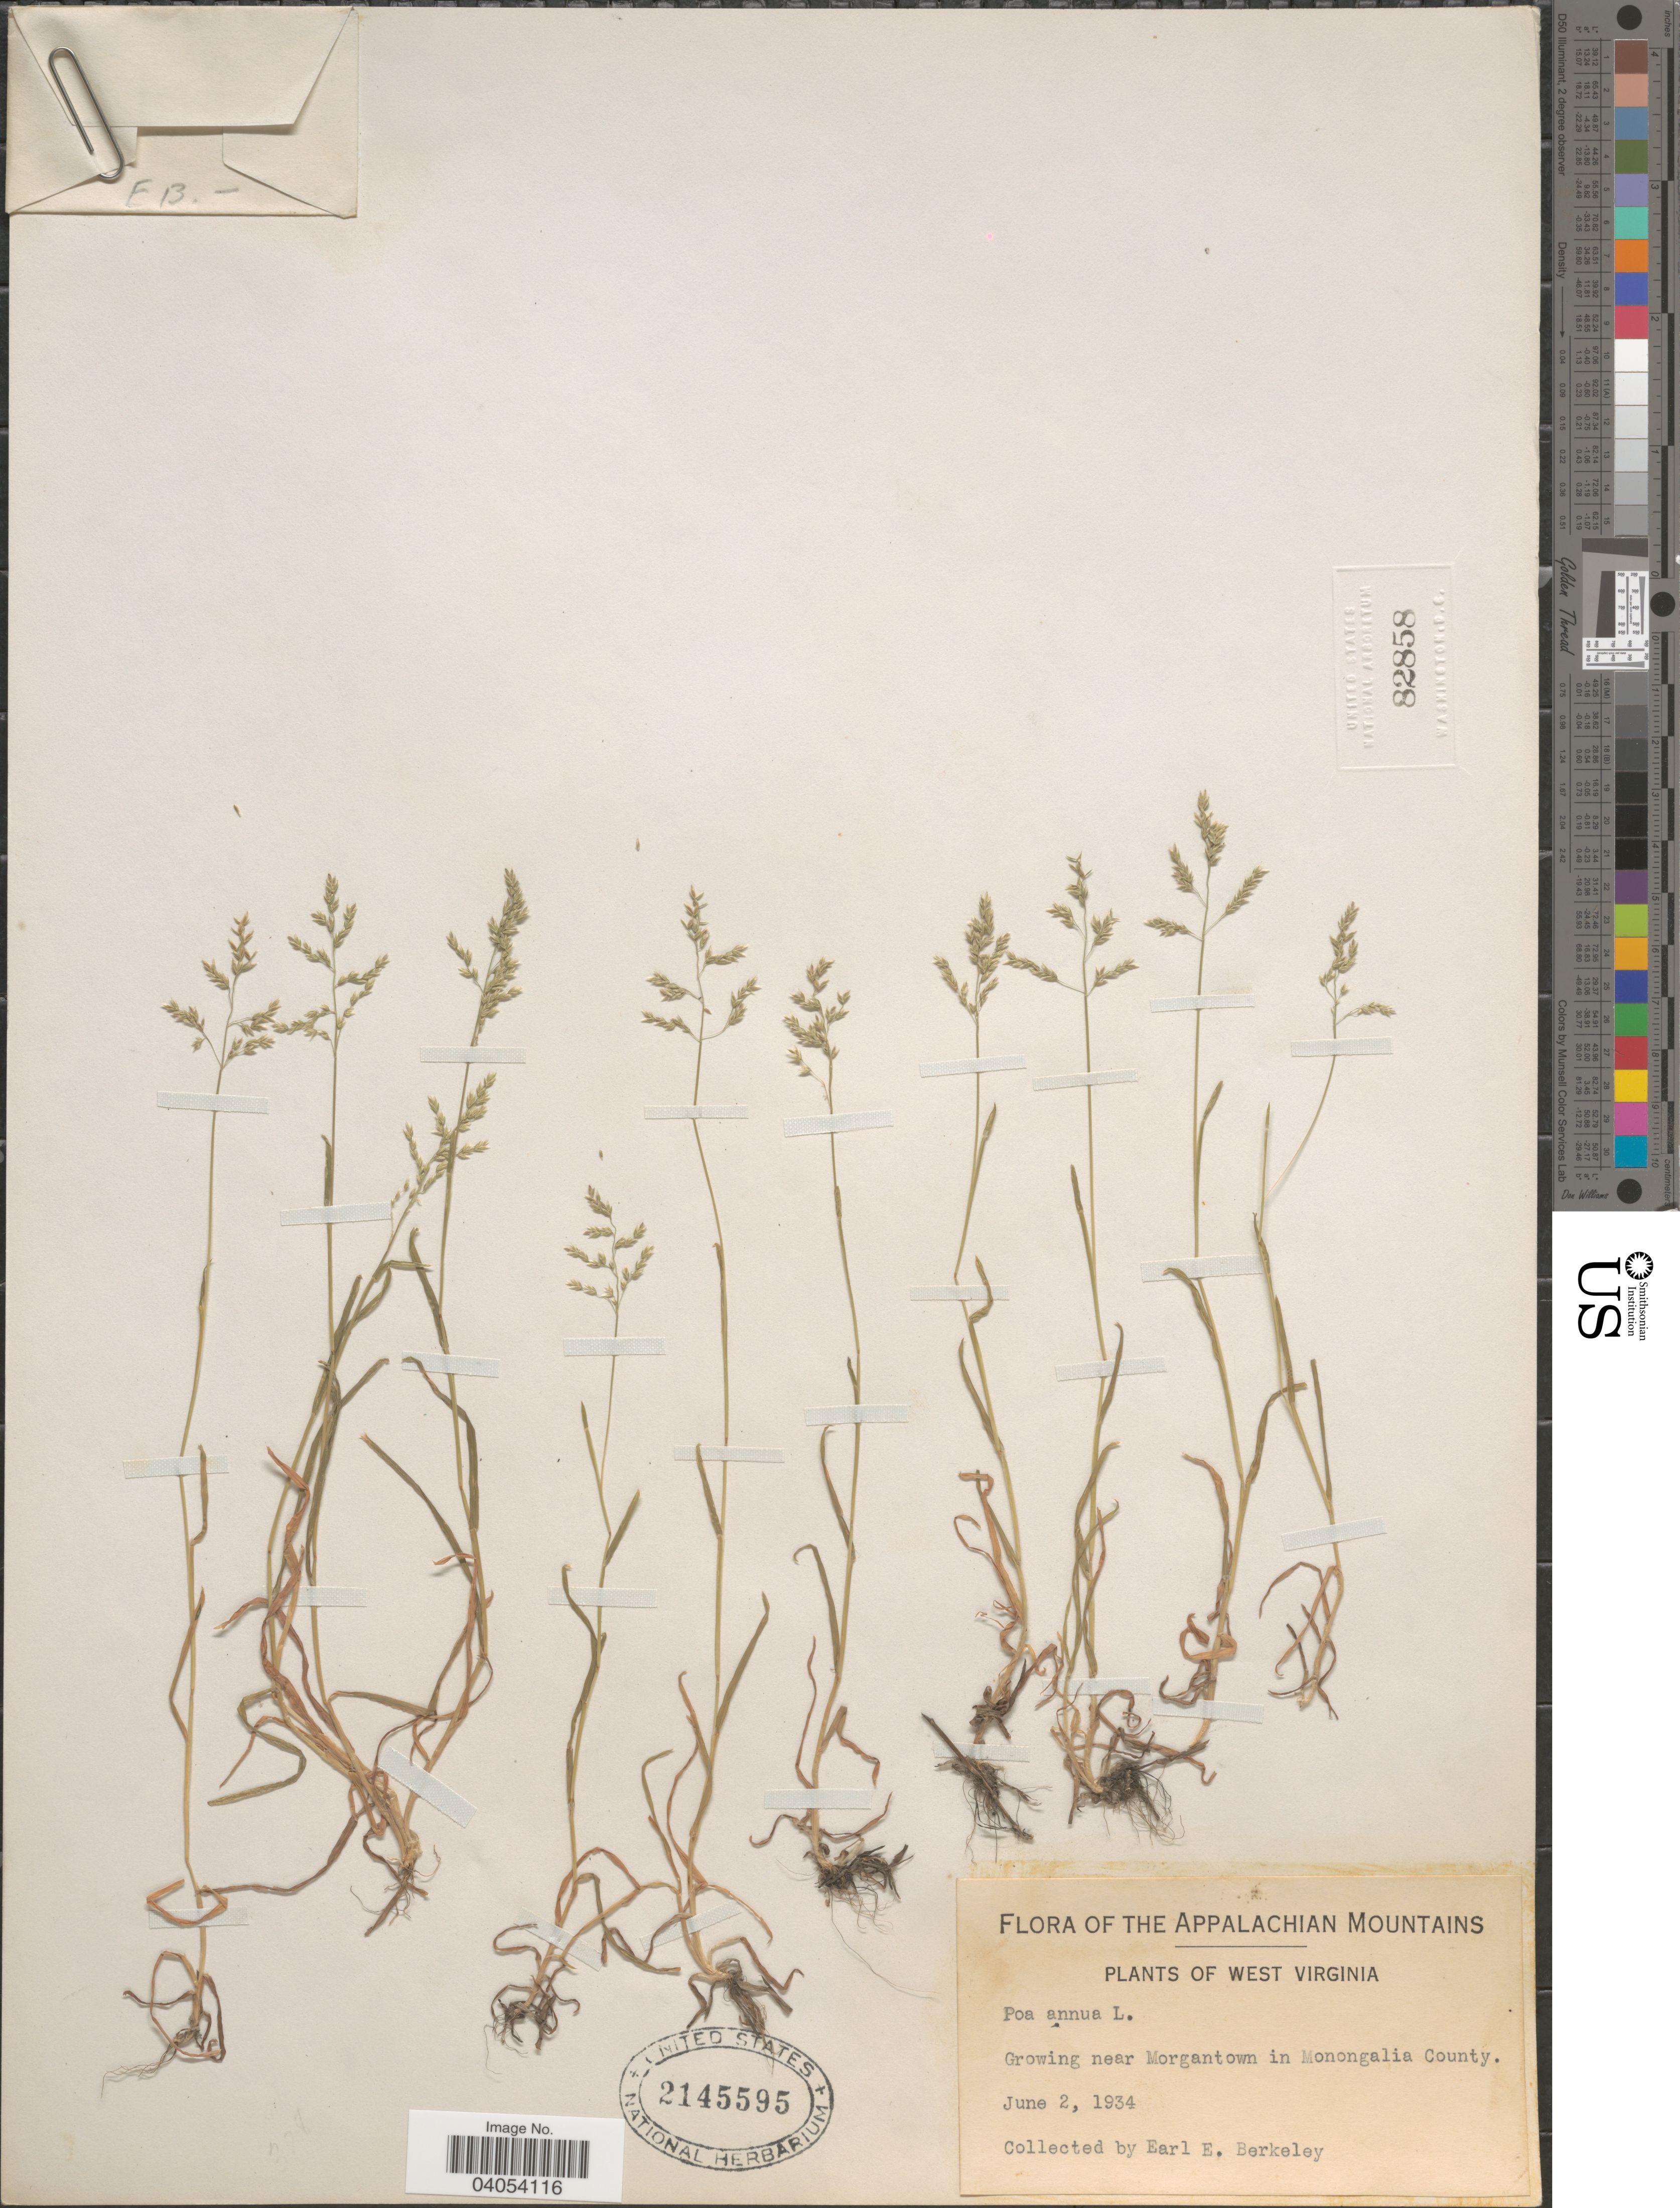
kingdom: Plantae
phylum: Tracheophyta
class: Liliopsida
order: Poales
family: Poaceae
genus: Poa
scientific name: Poa annua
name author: L.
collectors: E. Berkley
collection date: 1934-06-02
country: United States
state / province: West Virginia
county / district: Monongalia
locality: Appalachian Mountains. Near Morgantown in Monongalia County.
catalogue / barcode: US 2145595